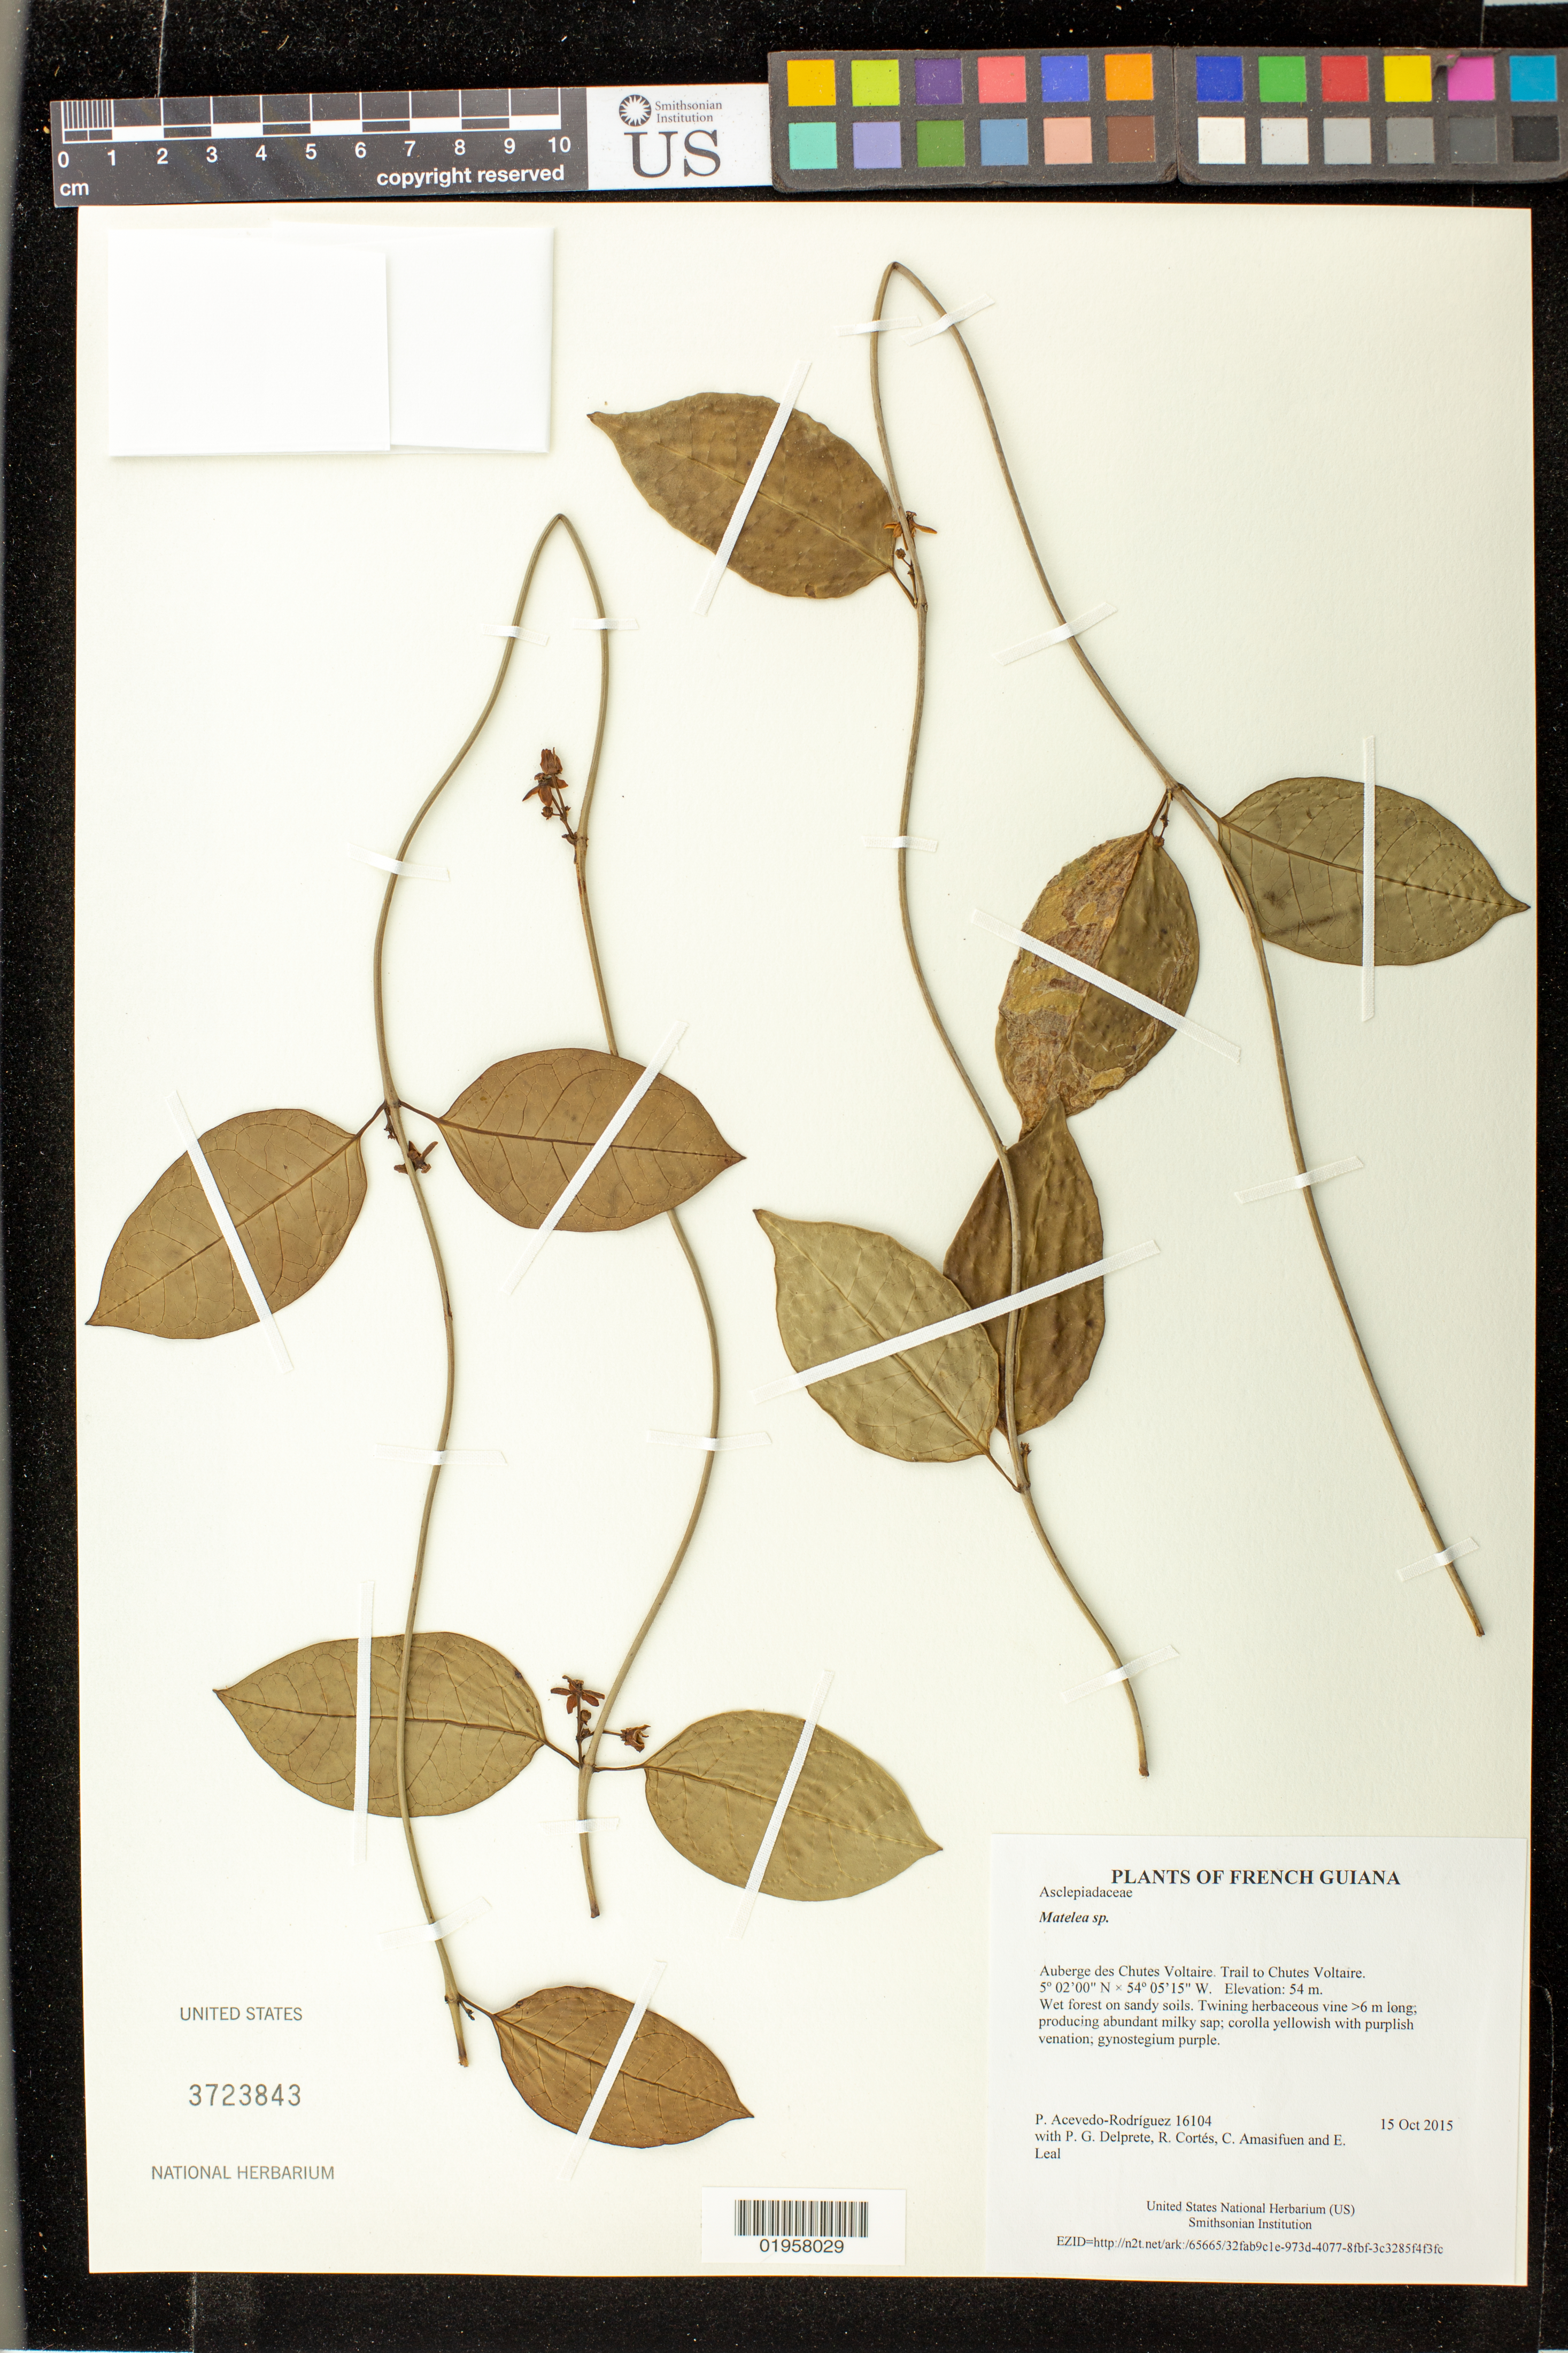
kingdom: Plantae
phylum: Tracheophyta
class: Magnoliopsida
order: Gentianales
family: Apocynaceae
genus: Matelea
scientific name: Matelea sp.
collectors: P. Acevedo-Rodr., P. G. Delprete, R. Cortés, C. Amasifuen & E. Leal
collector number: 16104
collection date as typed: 15 October 2015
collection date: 2015-10-15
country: French Guiana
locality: Auberge des Chutes Voltaire. Trail to Chutes Voltaire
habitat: Wet forest on sandy soils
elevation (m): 54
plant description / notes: US, NY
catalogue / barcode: US 3723843